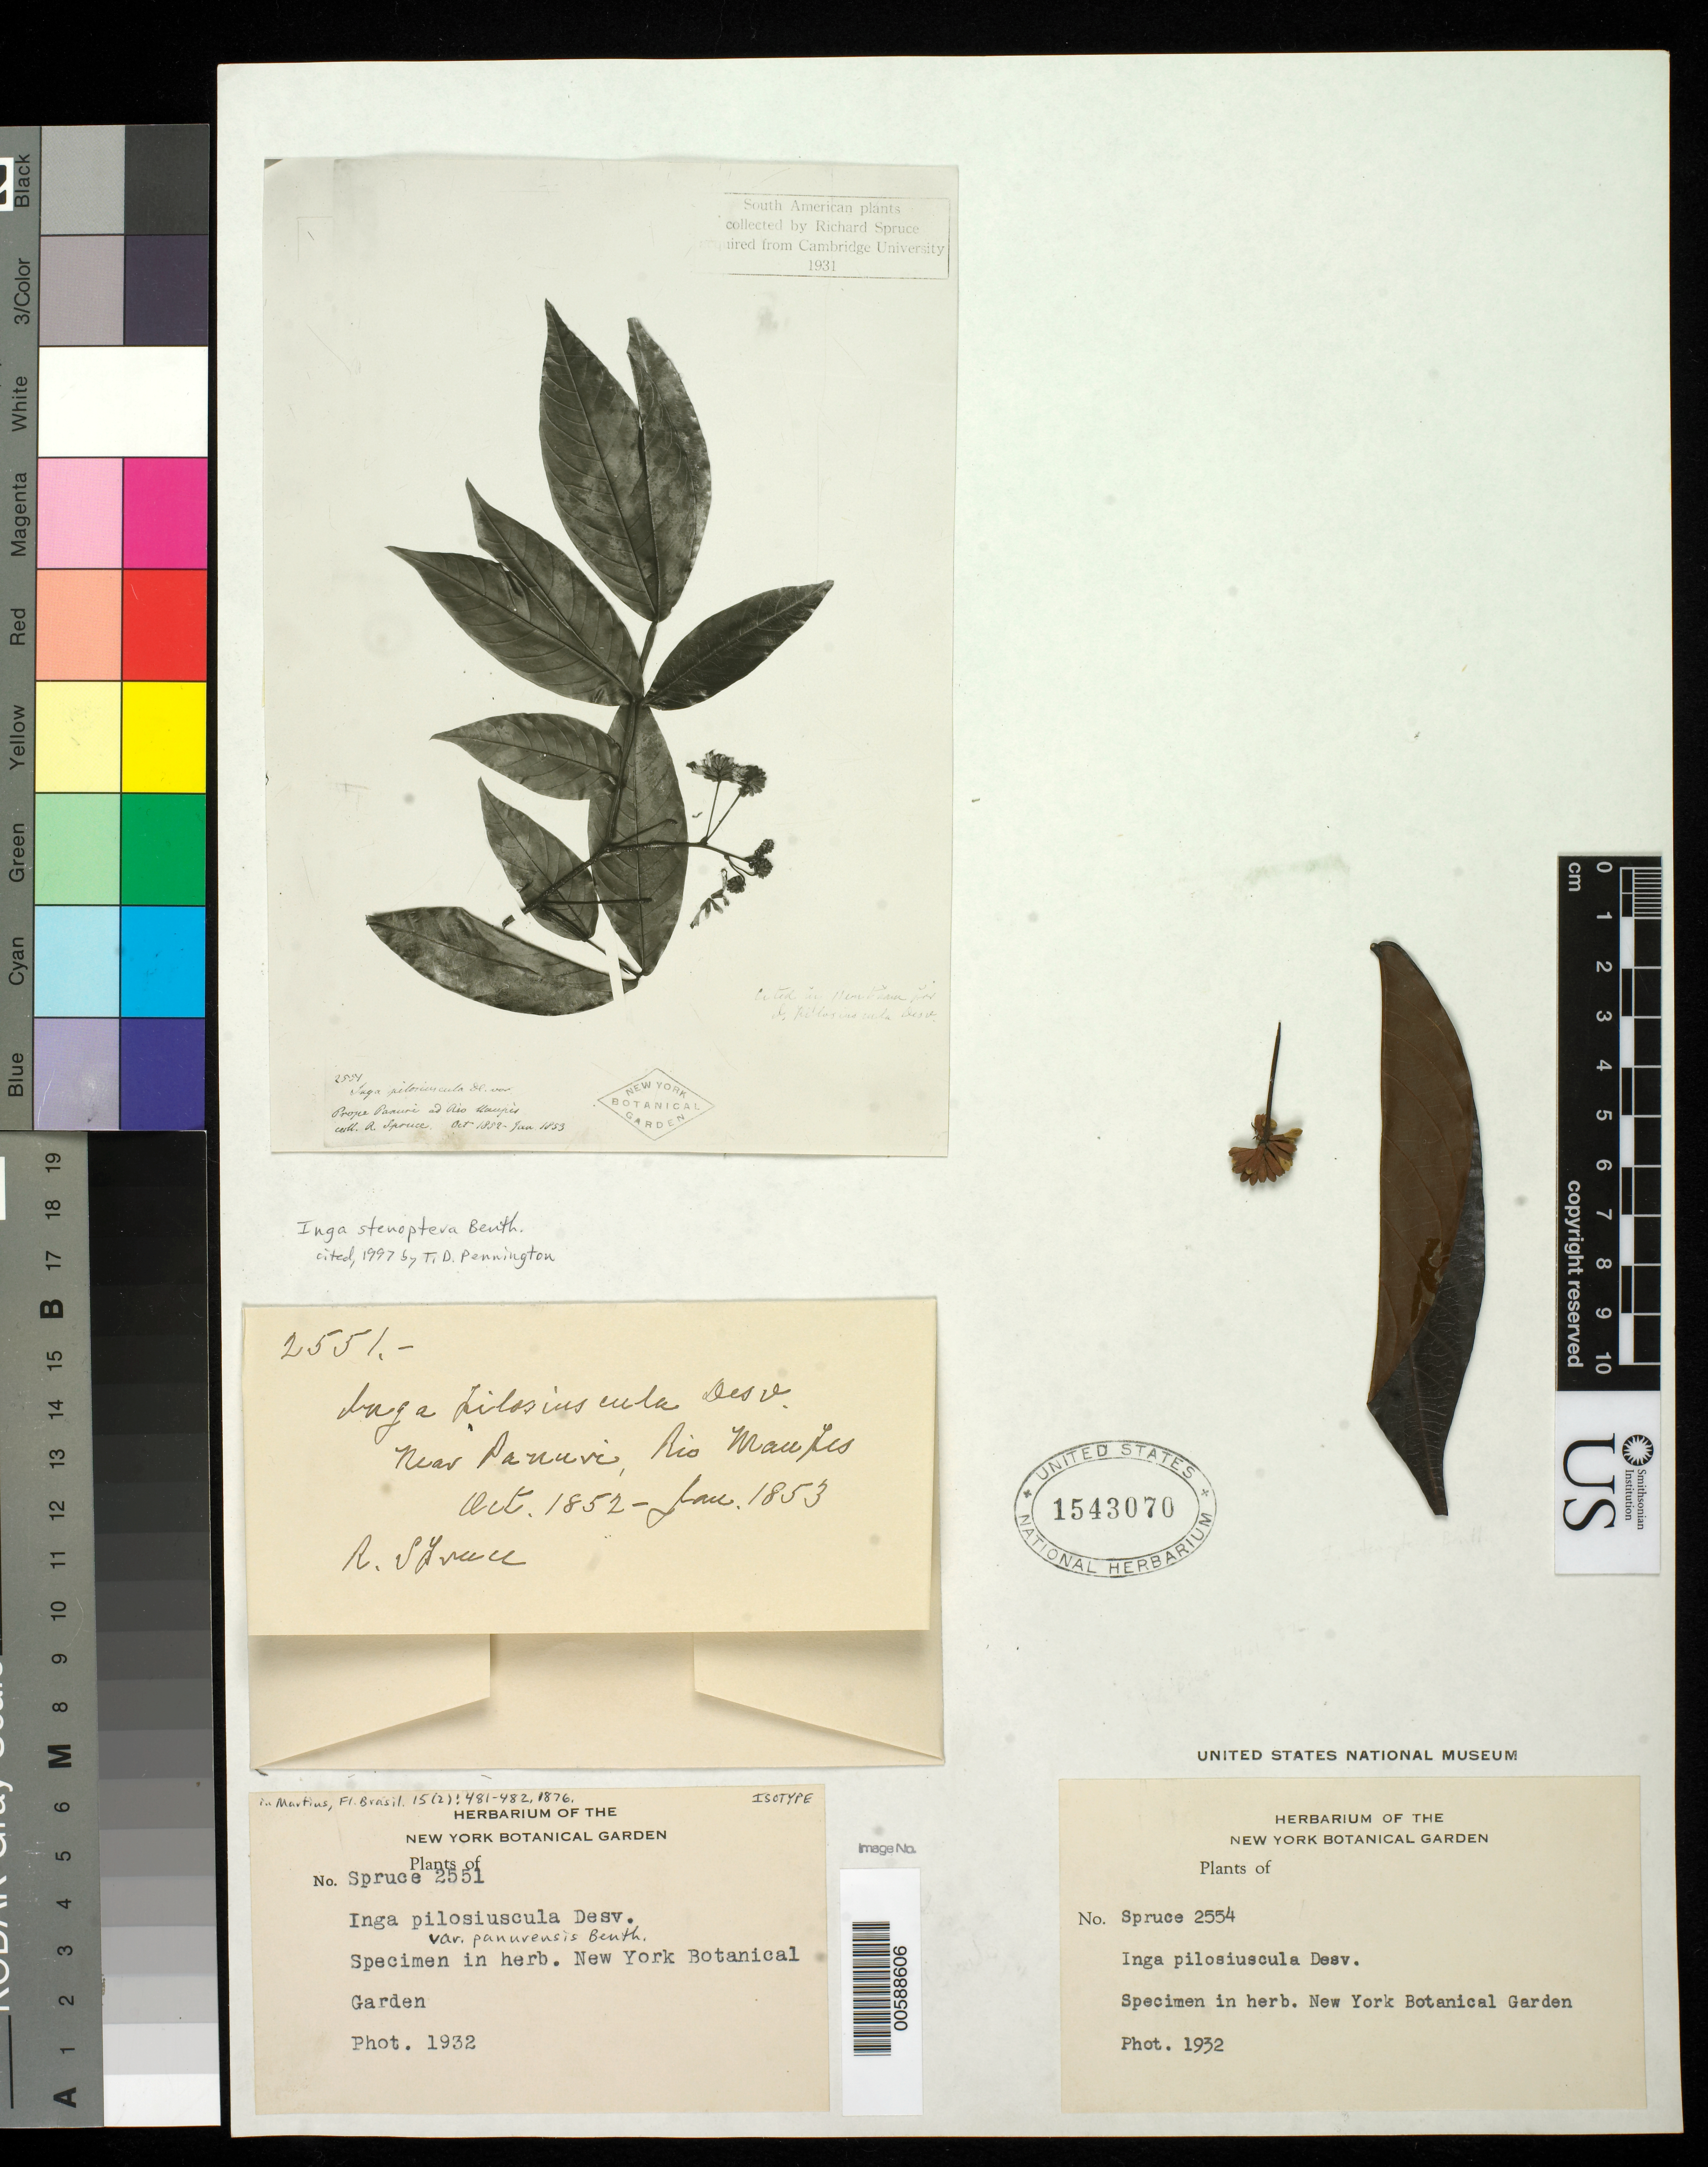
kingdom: Plantae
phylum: Tracheophyta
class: Magnoliopsida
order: Fabales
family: Fabaceae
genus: Inga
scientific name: Inga pilosiuscula var. panurensis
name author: Benth. in Mart.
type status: Isotype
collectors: R. Spruce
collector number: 2554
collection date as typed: Oct 1852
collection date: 1852-10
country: Brazil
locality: Prope Panure ad Rio Manpes.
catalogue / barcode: US 1543070